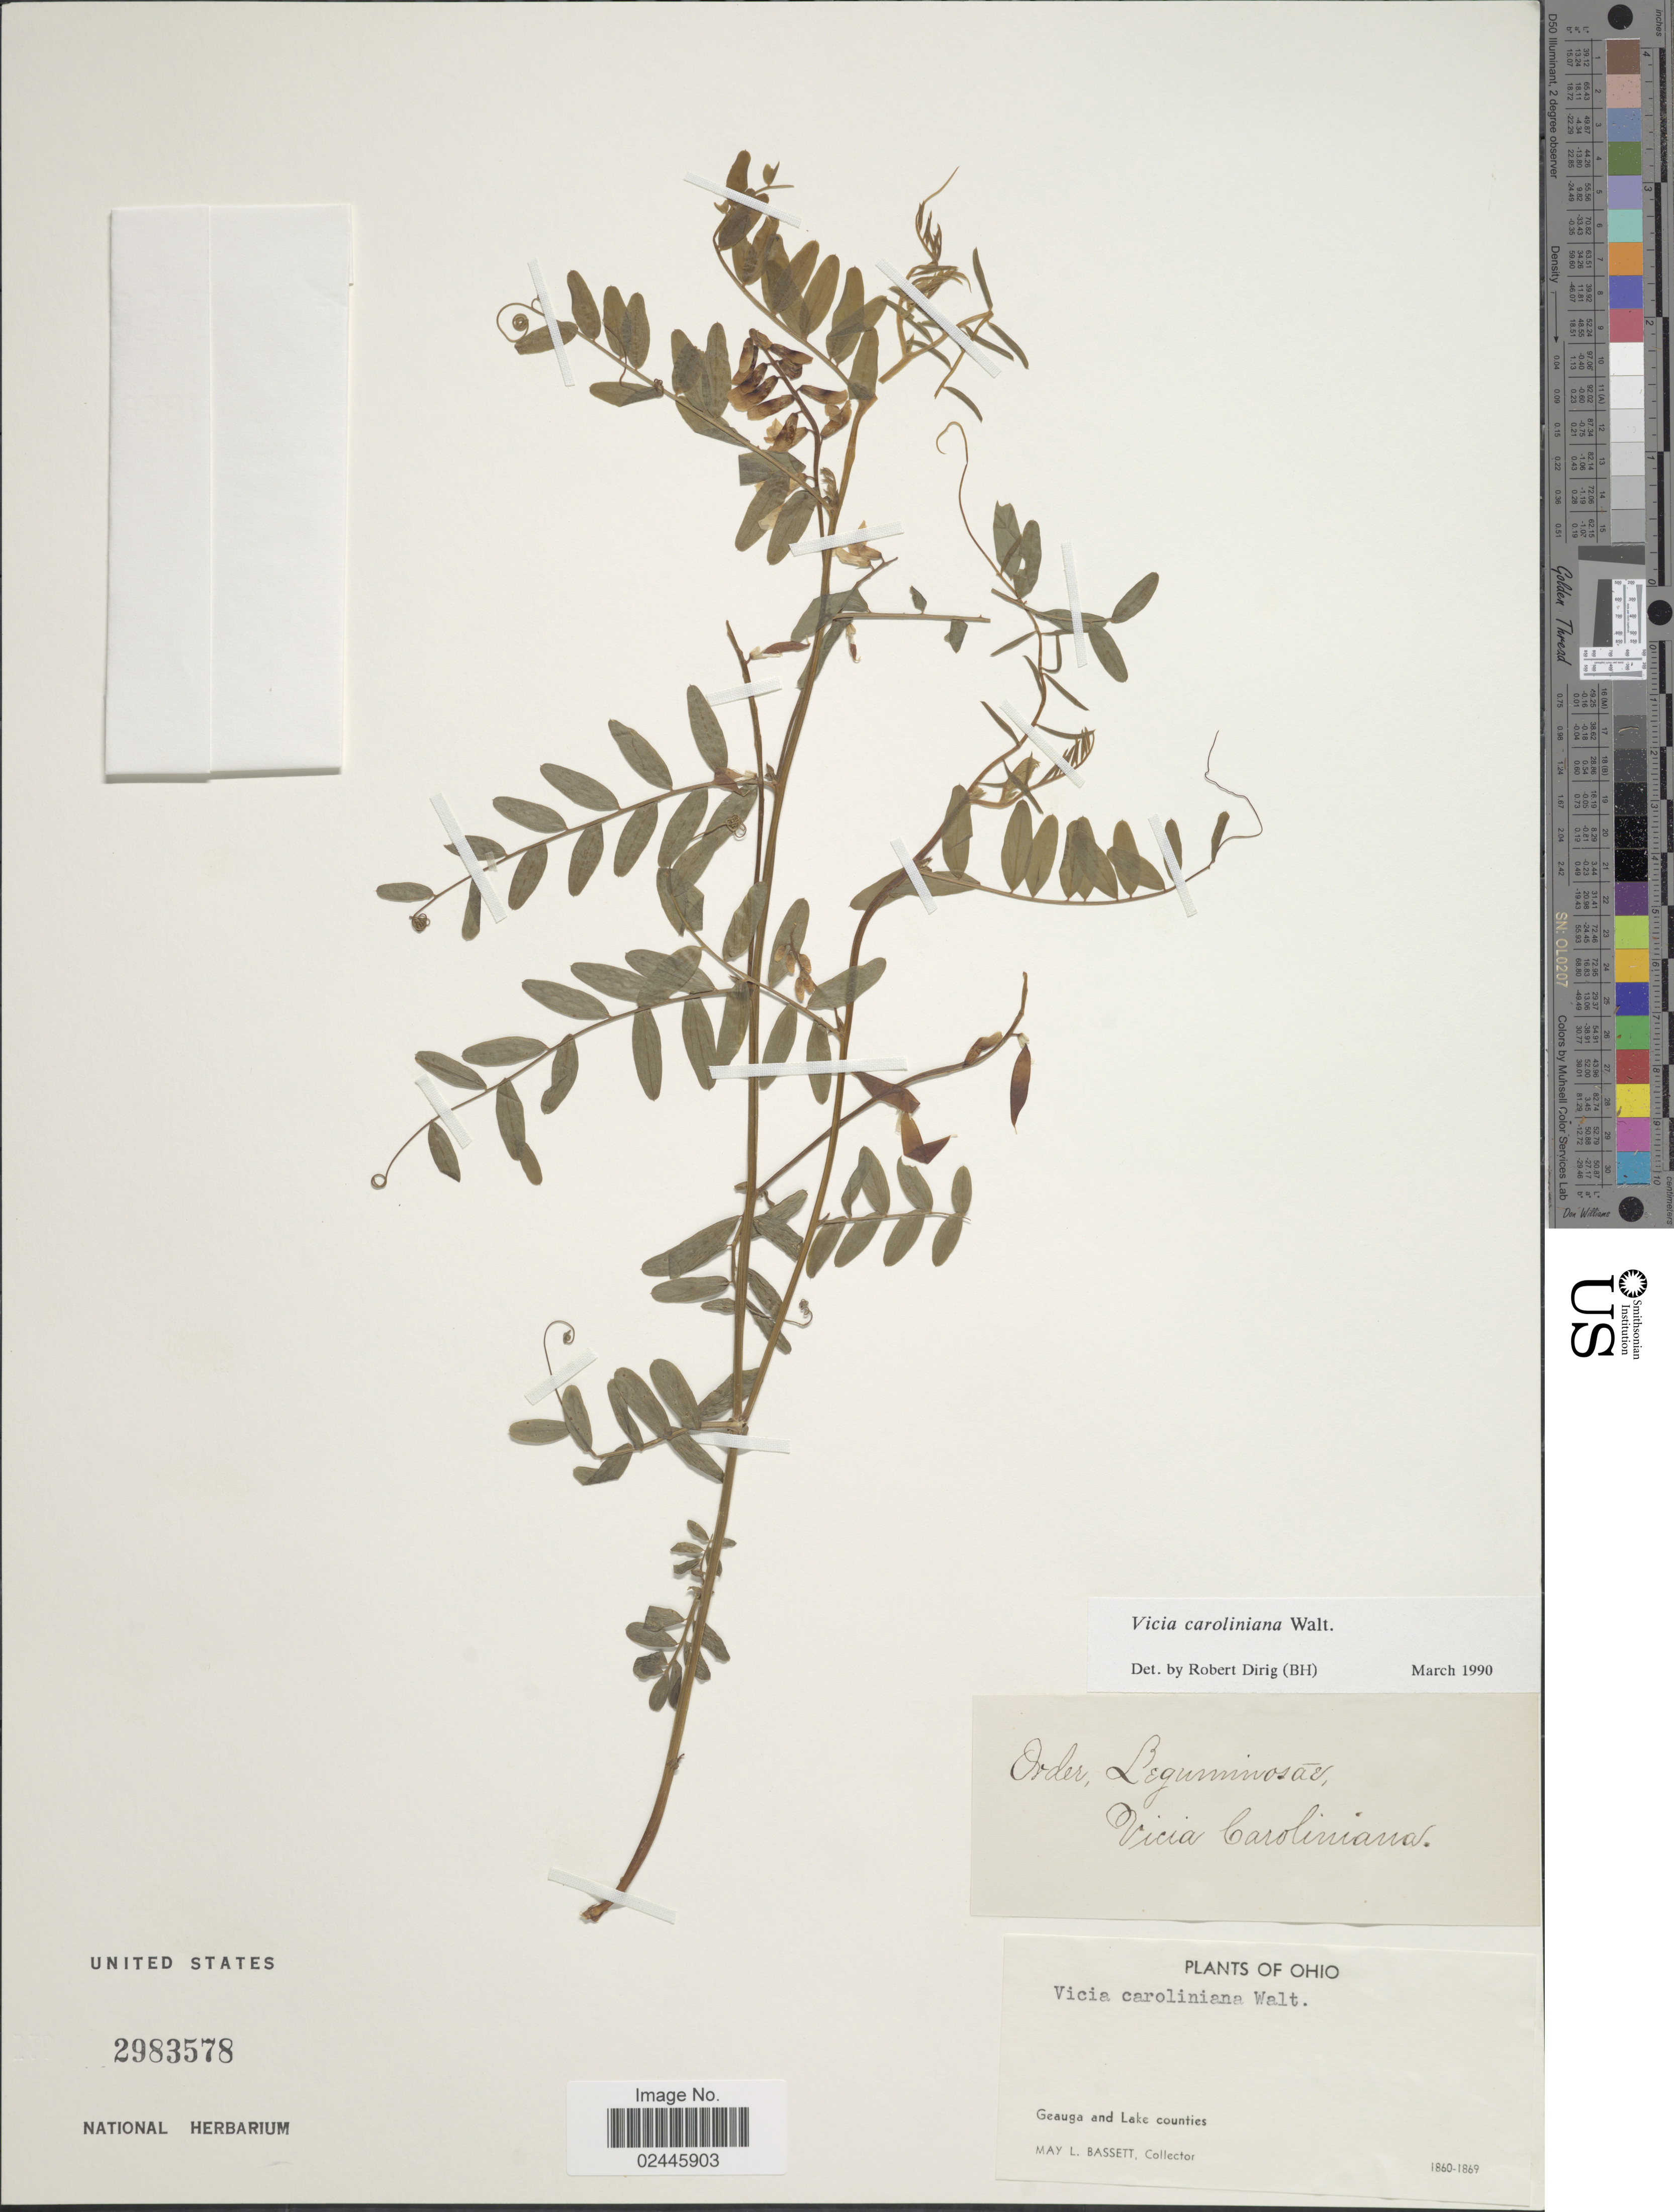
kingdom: Plantae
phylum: Tracheophyta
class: Magnoliopsida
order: Fabales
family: Fabaceae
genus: Vicia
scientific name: Vicia caroliniana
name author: Walter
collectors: M. L. Bassett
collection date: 1860/1869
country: United States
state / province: Ohio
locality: Geauga and Lake counties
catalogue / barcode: US 2983578